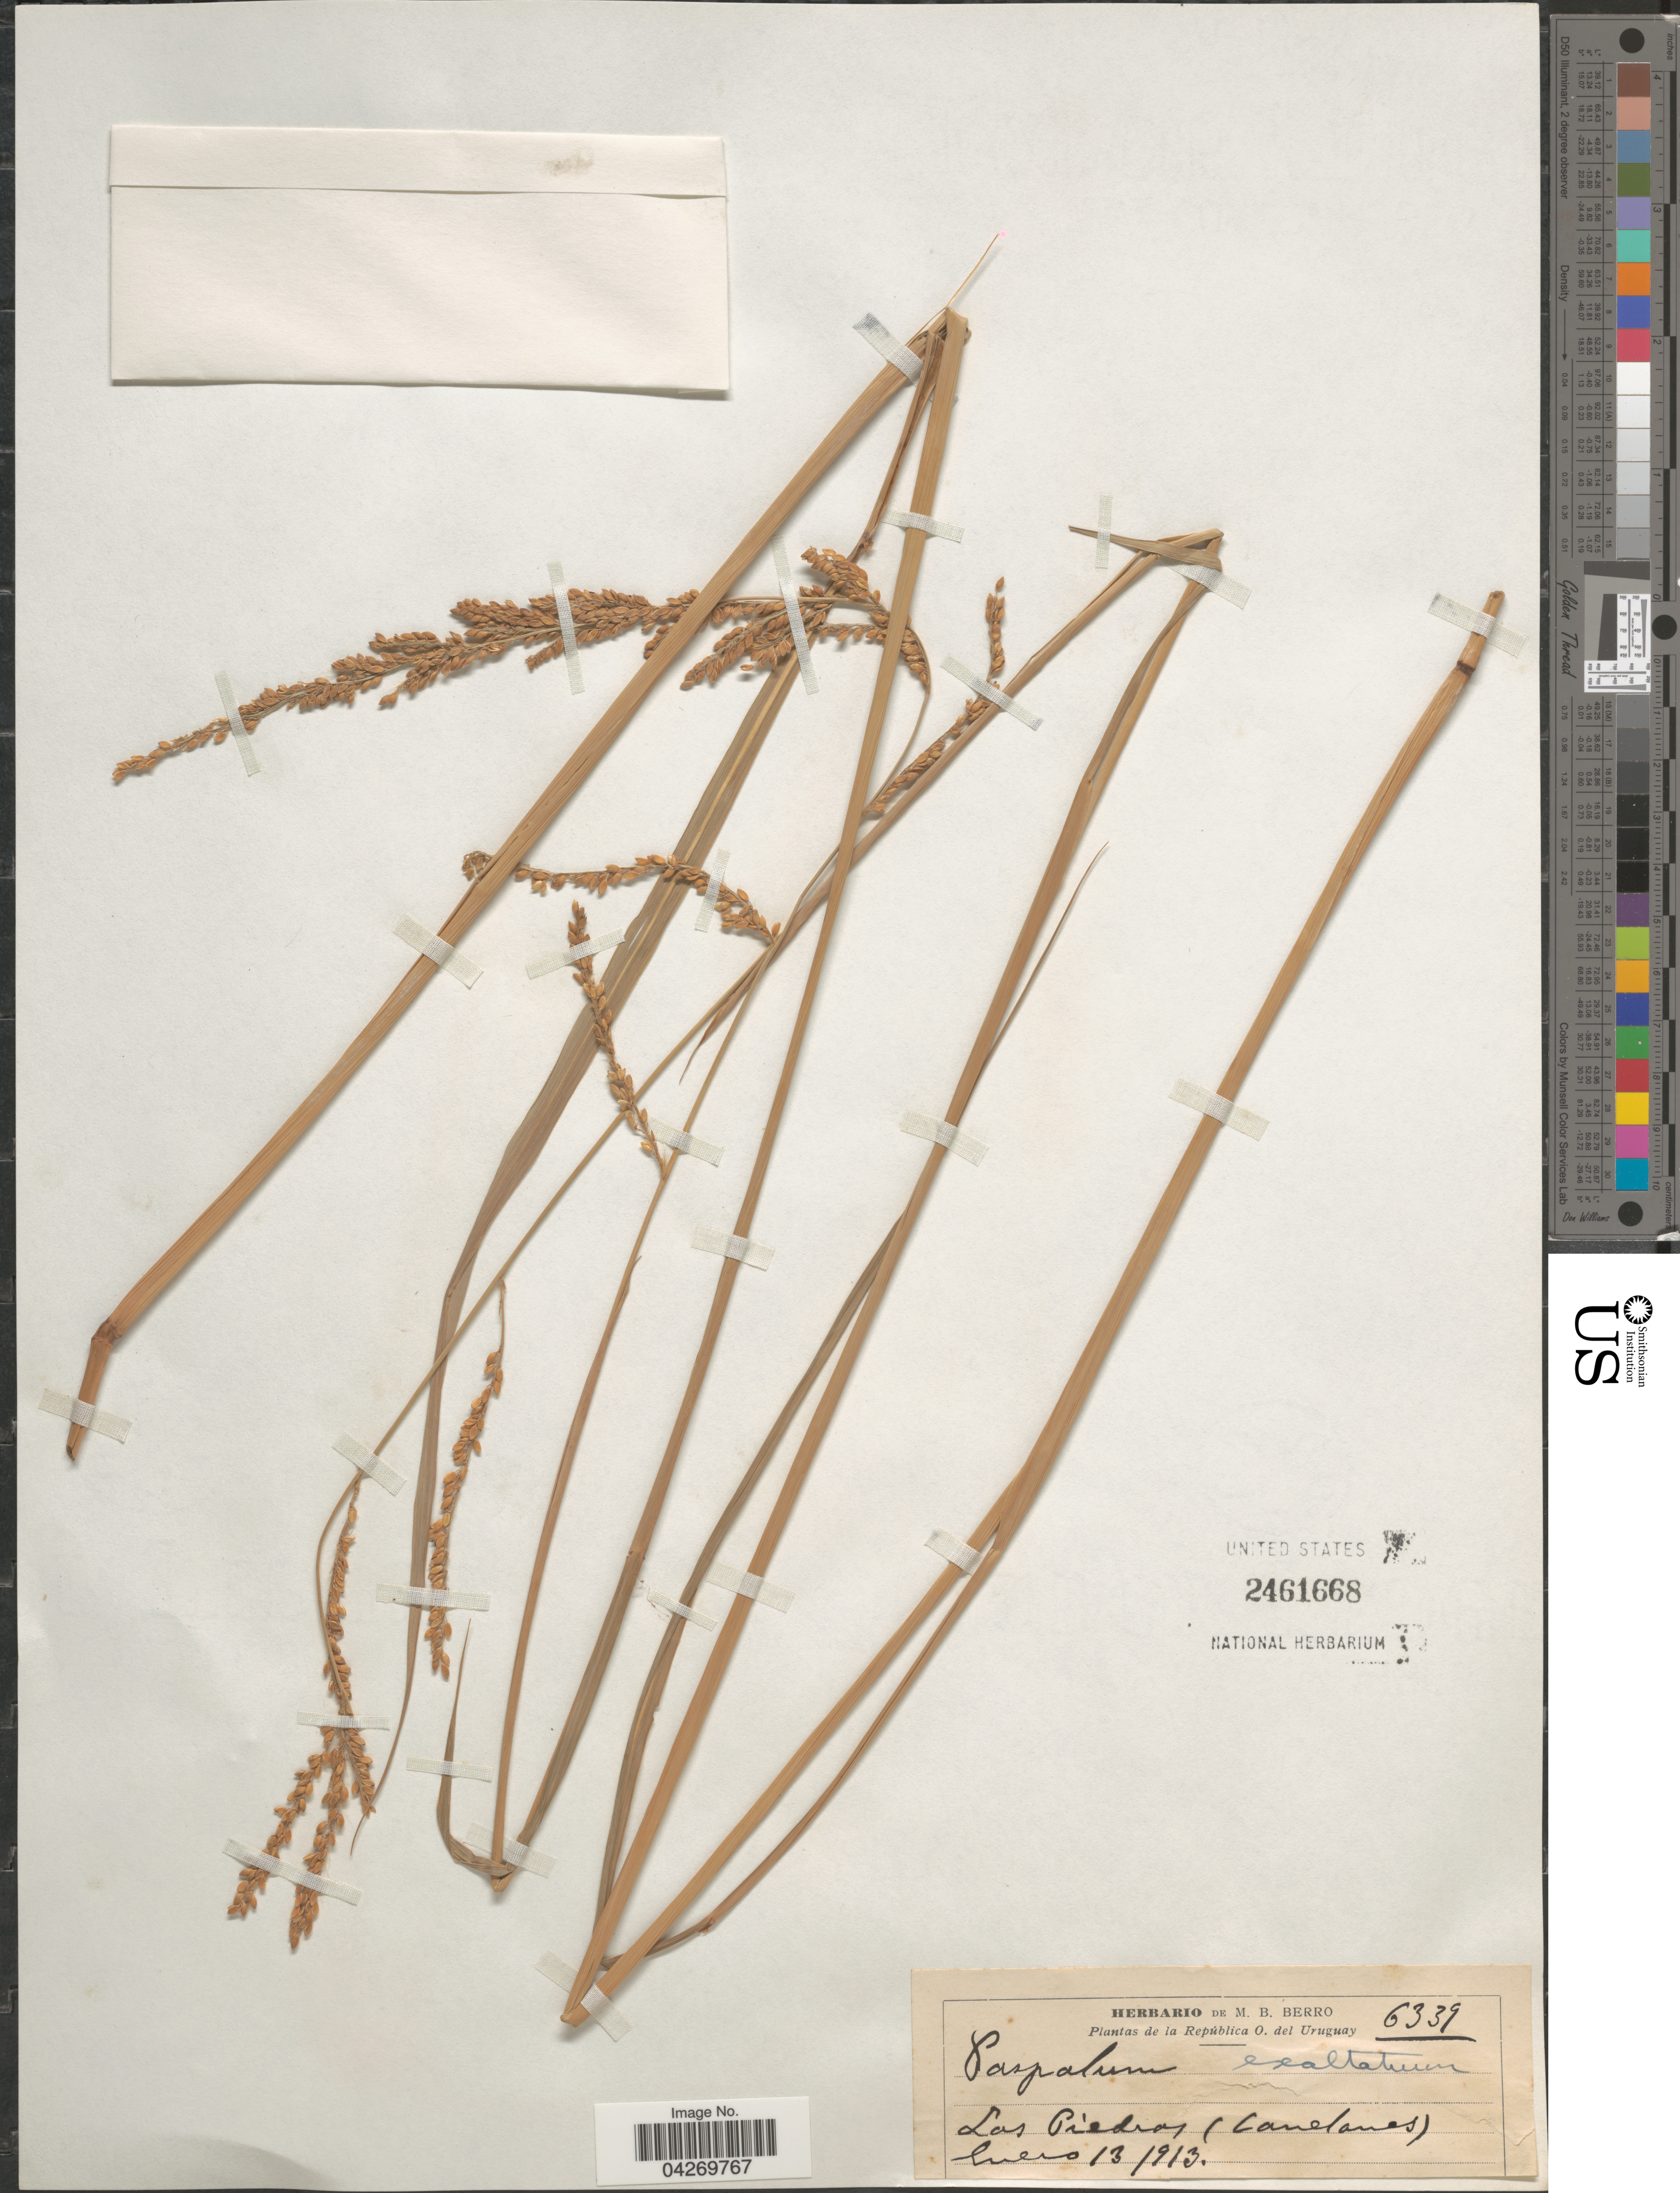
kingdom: Plantae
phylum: Tracheophyta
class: Liliopsida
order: Poales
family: Poaceae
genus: Paspalum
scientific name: Paspalum exaltatum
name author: J. Presl in C. Presl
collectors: Ex herb. M. B. Berro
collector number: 6339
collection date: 1913-01-13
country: Uruguay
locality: Las Piedras (Canelones).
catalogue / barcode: US 2461668